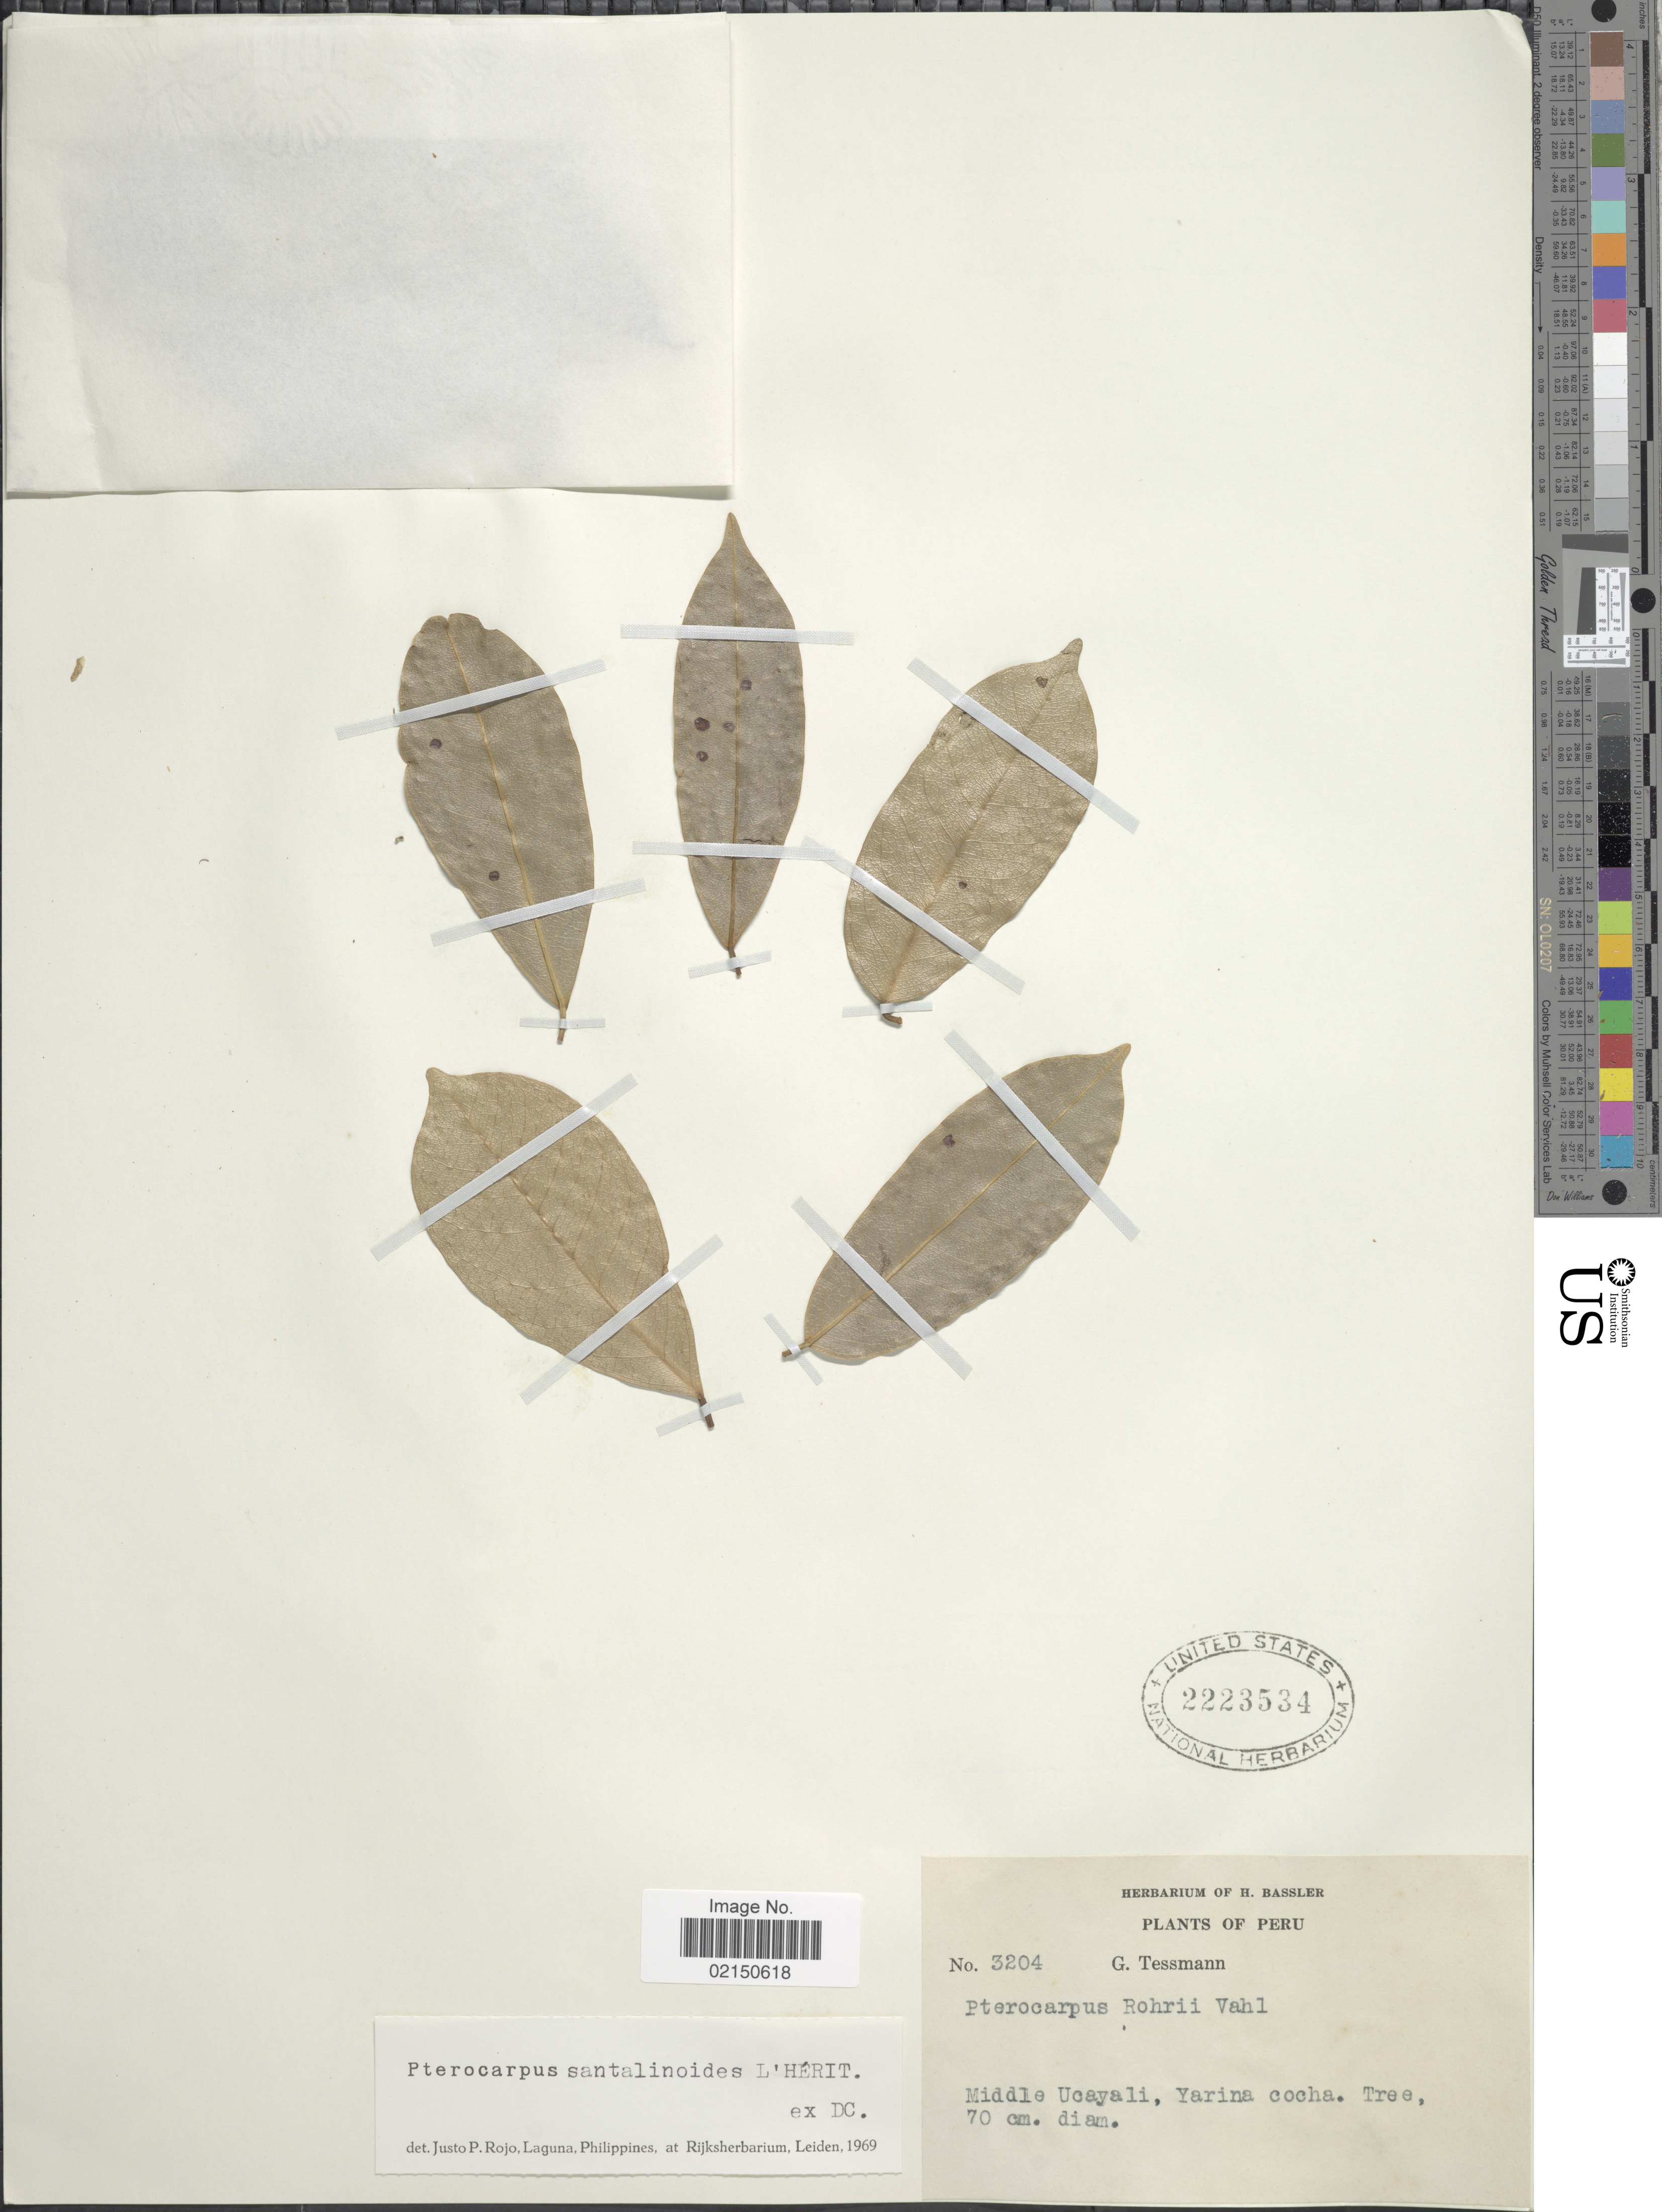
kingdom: Plantae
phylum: Tracheophyta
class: Magnoliopsida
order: Fabales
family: Fabaceae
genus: Pterocarpus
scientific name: Pterocarpus santalinoides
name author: L'Hér. ex DC.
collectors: G. Tessmann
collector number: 3204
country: Peru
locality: Middle Ucayali, Yarina Cocha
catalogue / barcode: US 2223534